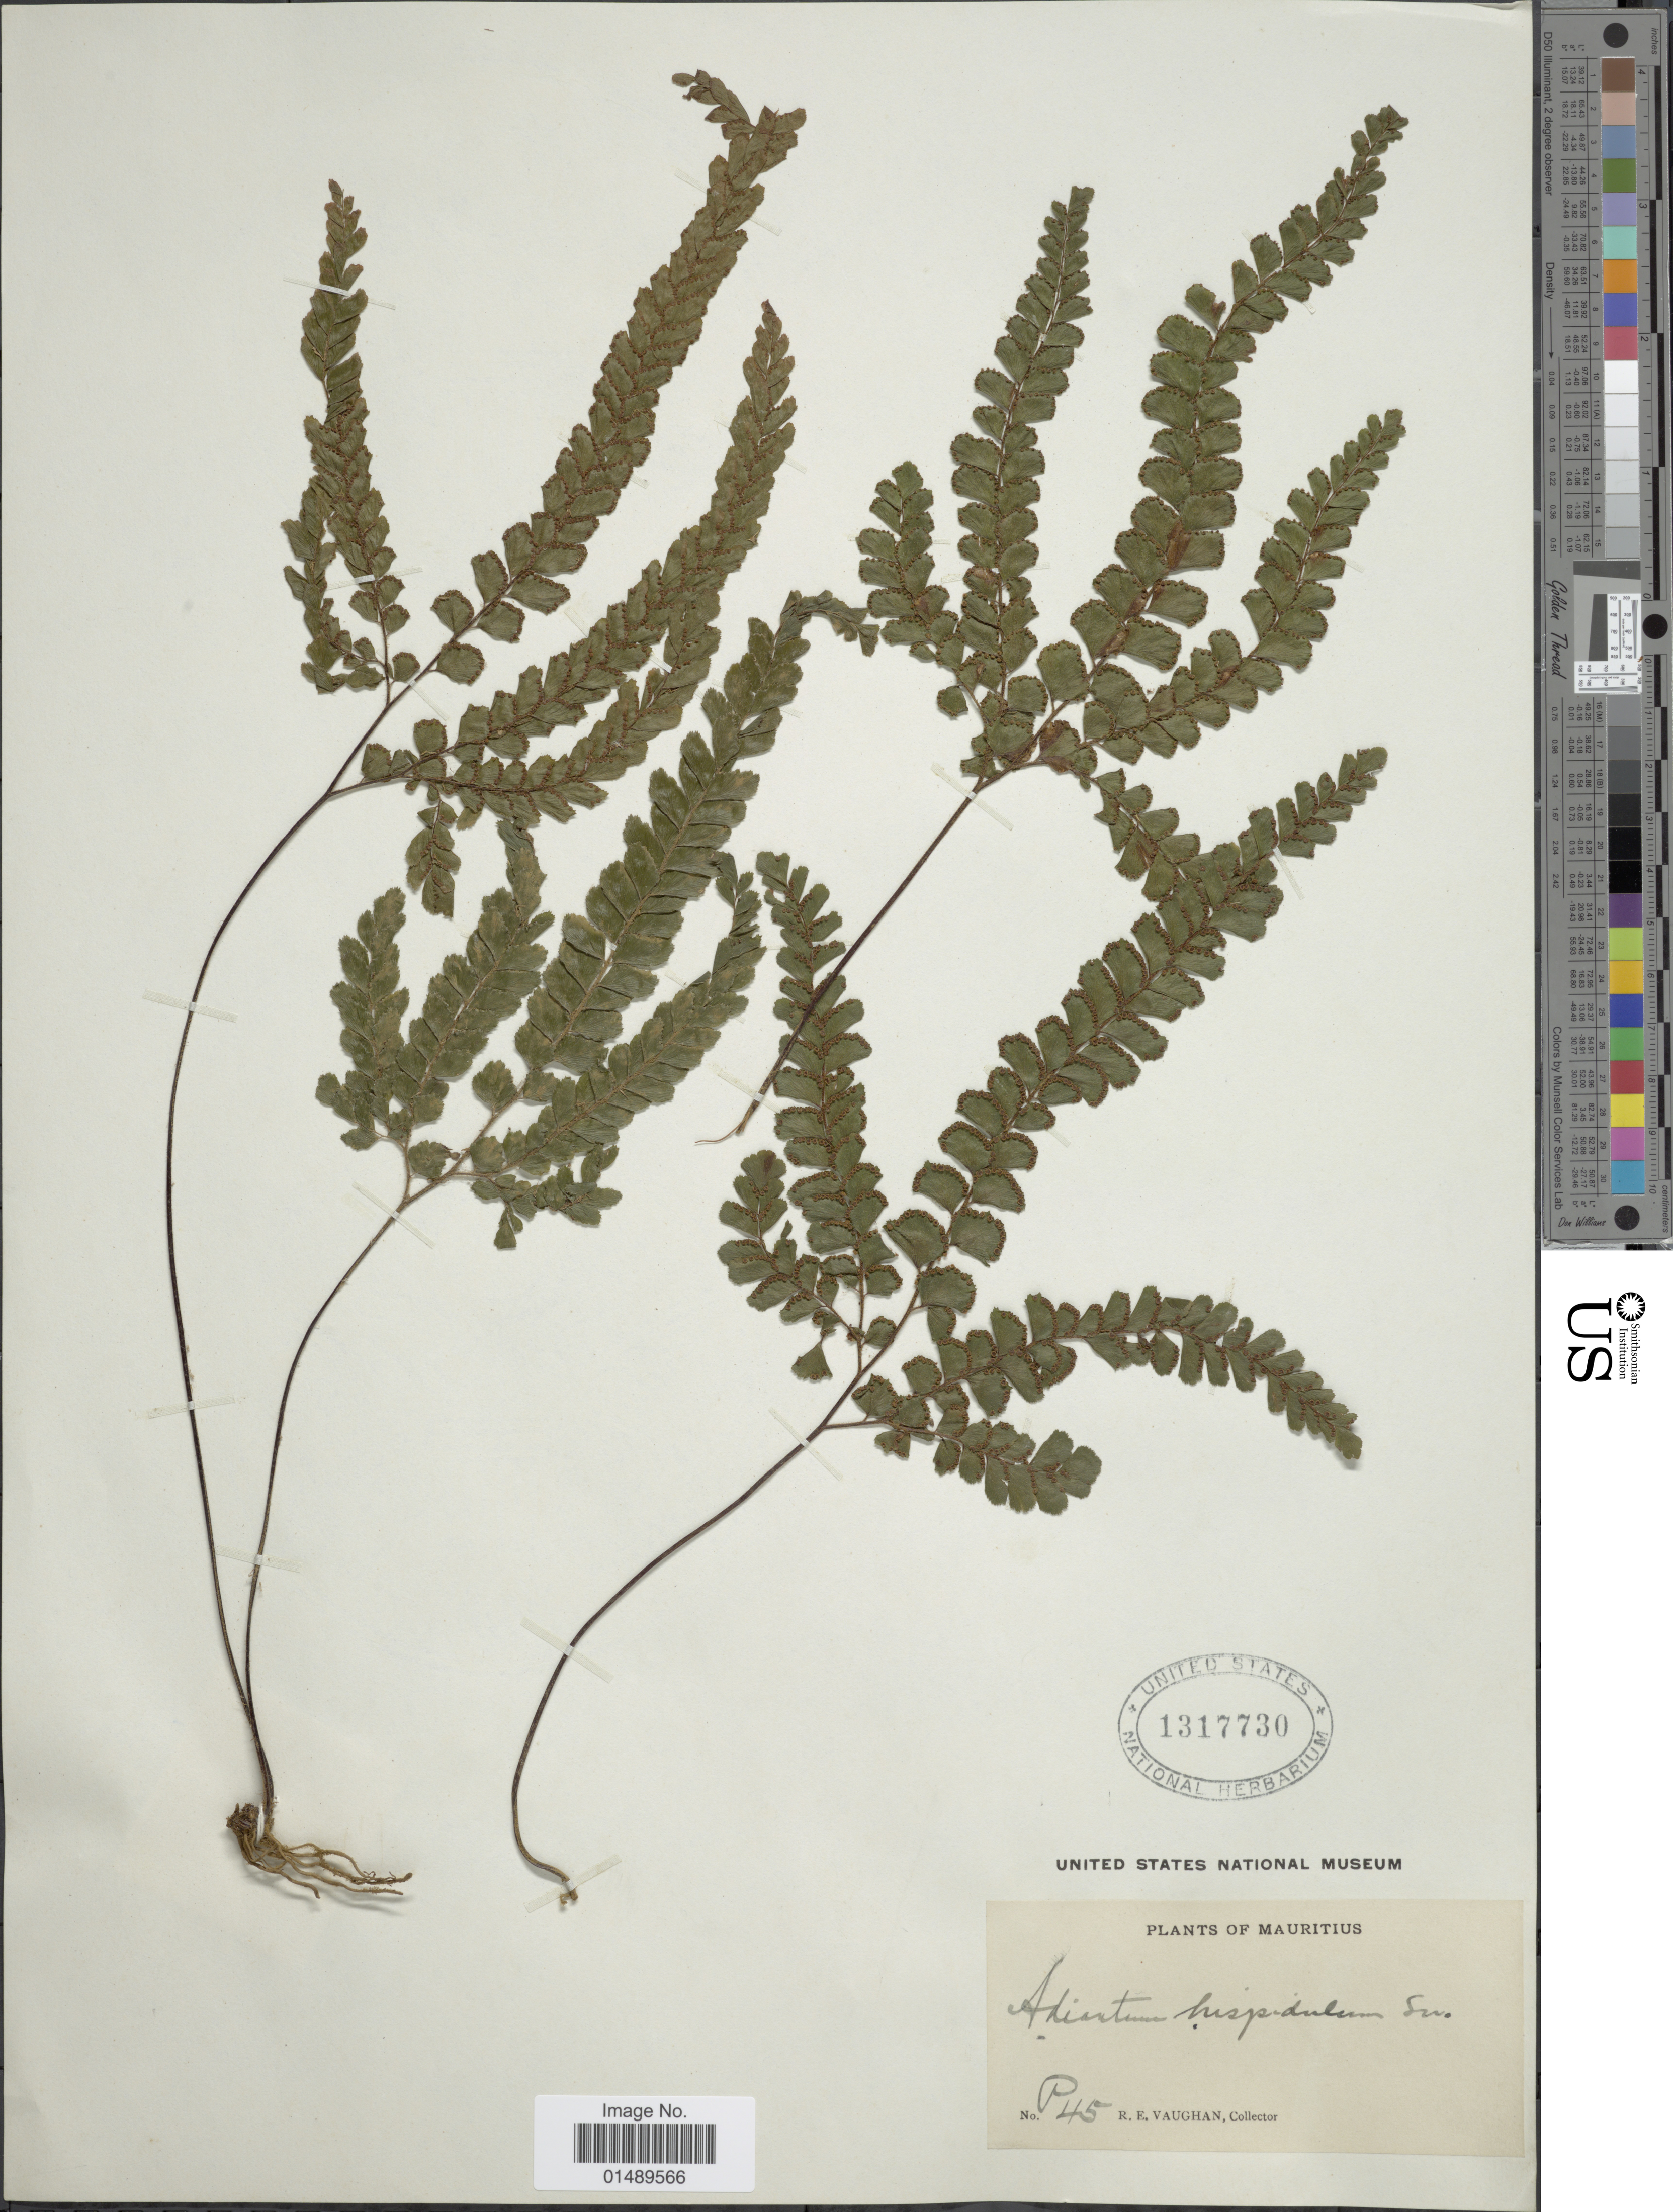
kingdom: Plantae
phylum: Tracheophyta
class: Polypodiopsida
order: Polypodiales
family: Pteridaceae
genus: Adiantum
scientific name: Adiantum hispidulum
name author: Sw.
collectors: R. Vaughan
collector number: P45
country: Mauritius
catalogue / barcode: US 1317730